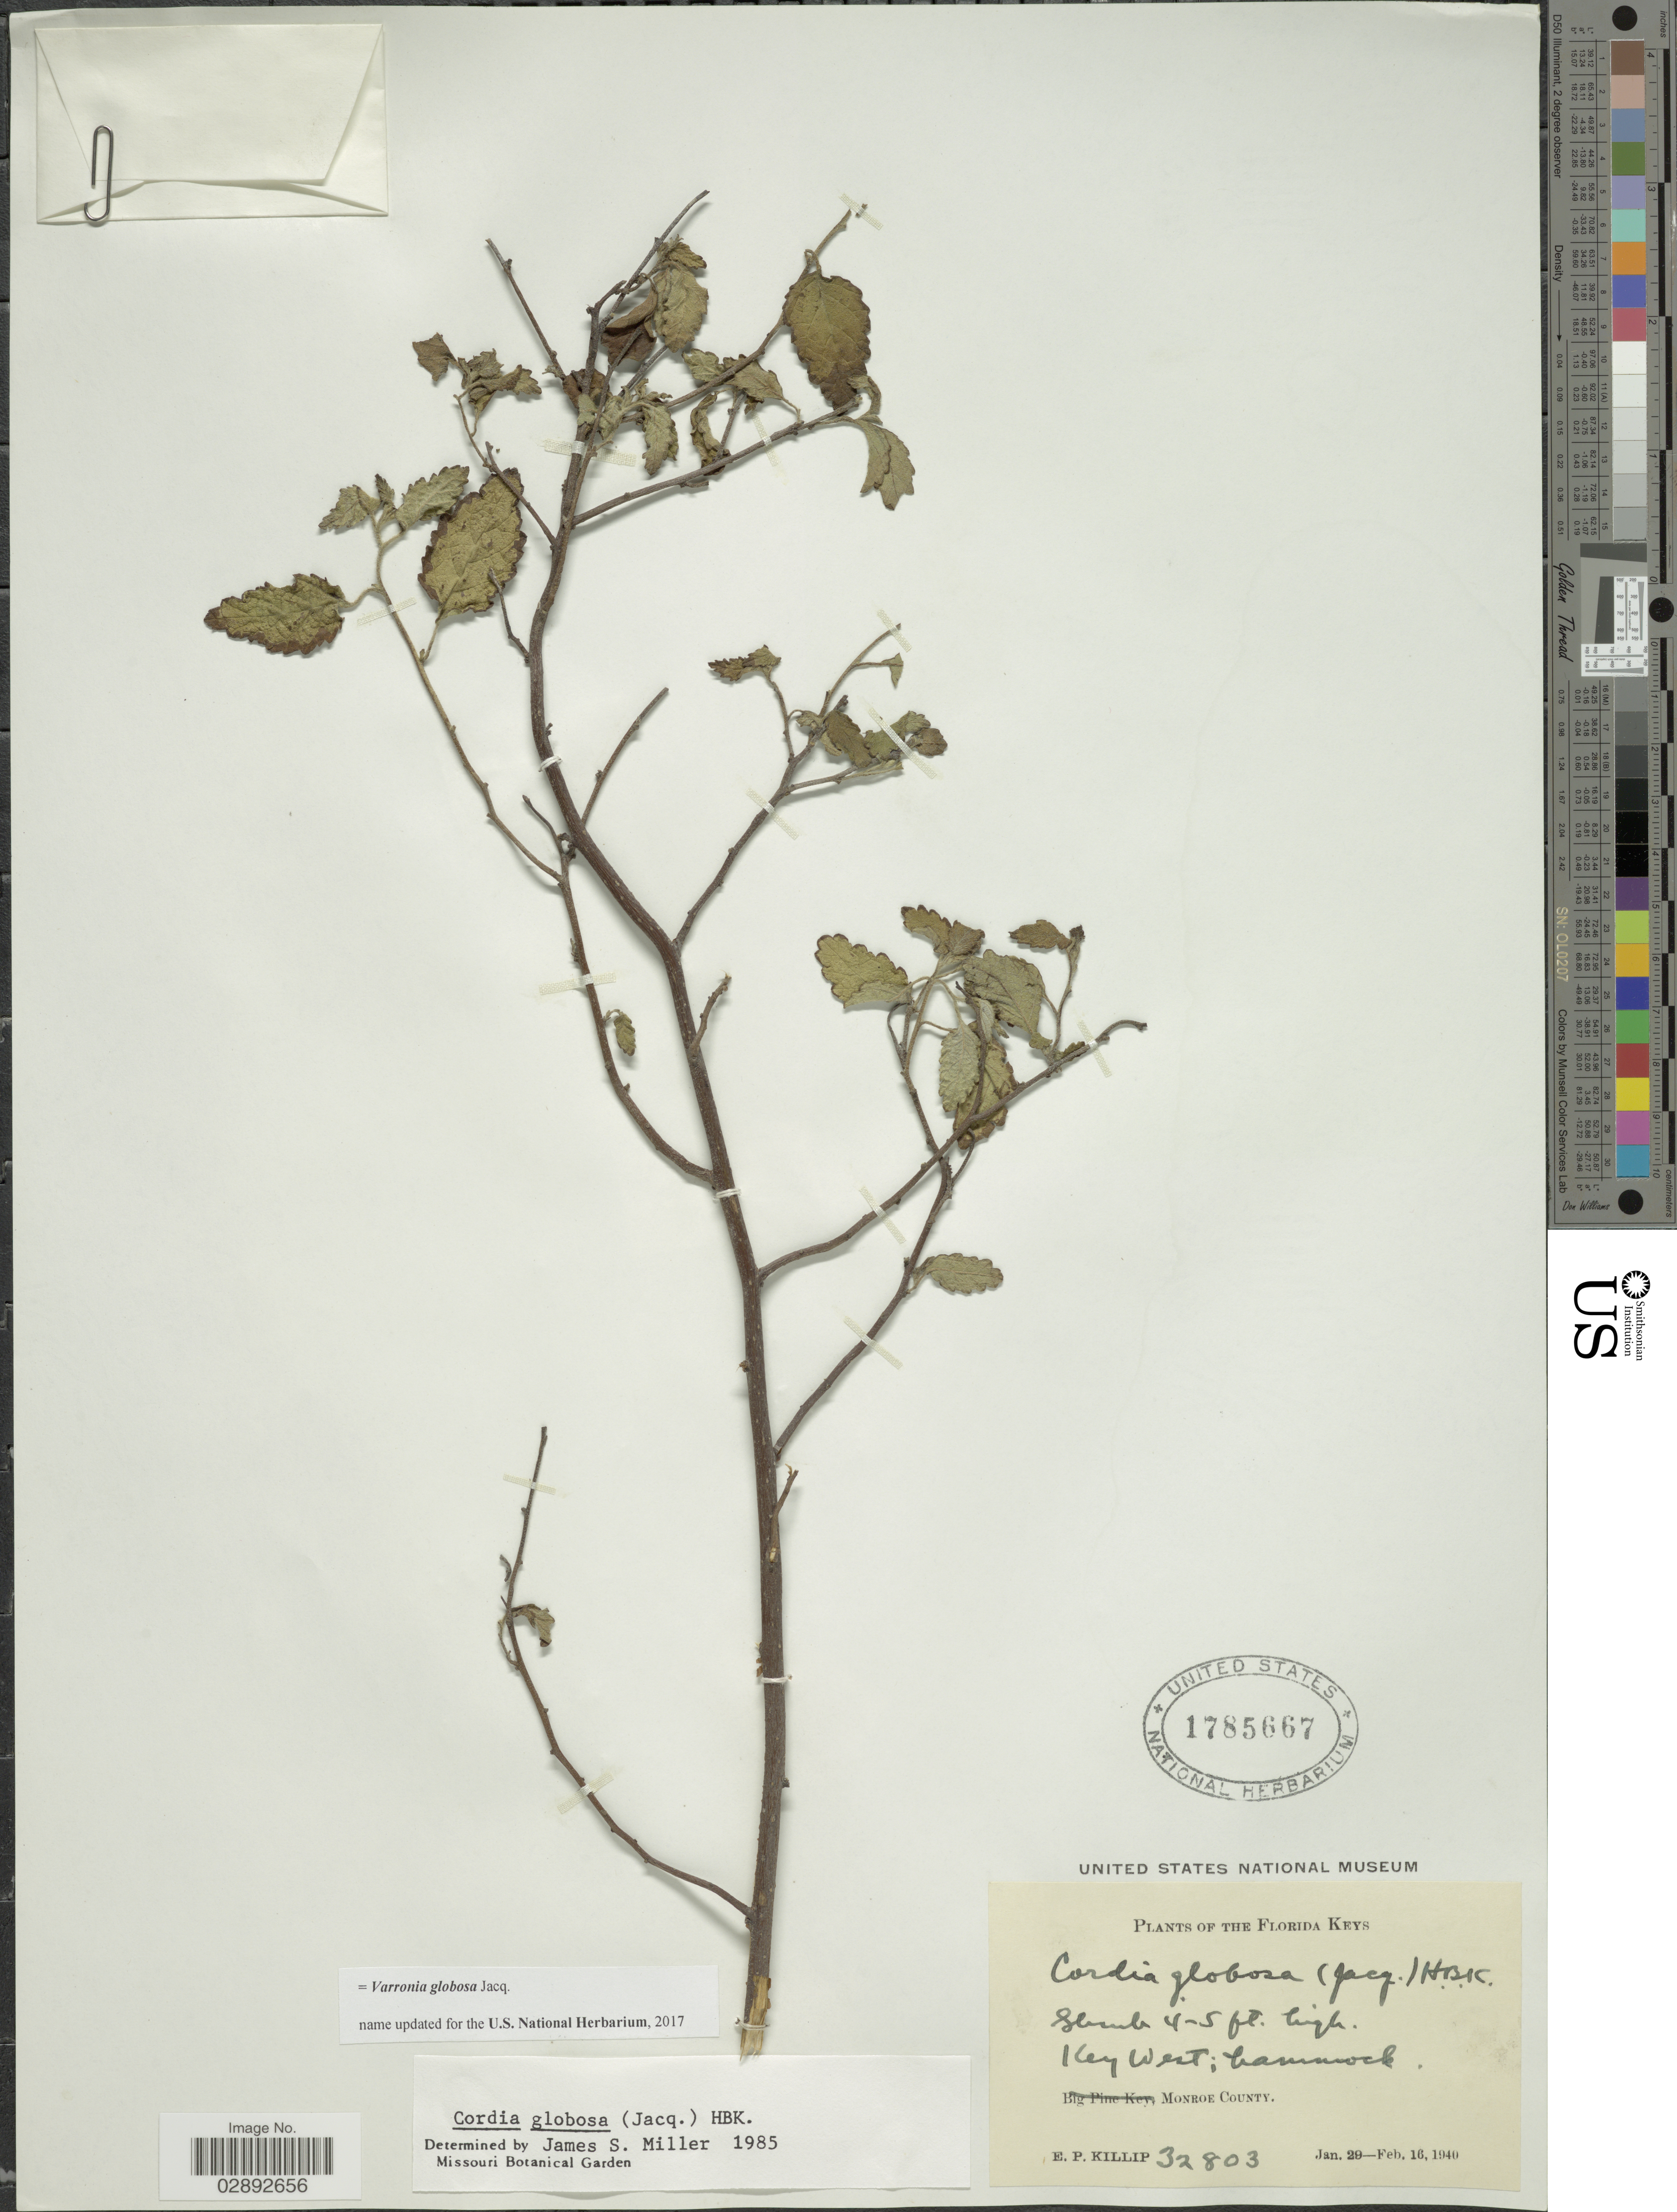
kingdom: Plantae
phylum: Tracheophyta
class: Magnoliopsida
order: Boraginales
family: Cordiaceae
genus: Varronia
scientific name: Varronia globosa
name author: Jacq.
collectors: E. P. Killip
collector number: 32803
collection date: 1940-01-29/1940-02-16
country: United States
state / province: Florida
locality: Florida Keys. Key West. Monroe County.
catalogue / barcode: US 1785667